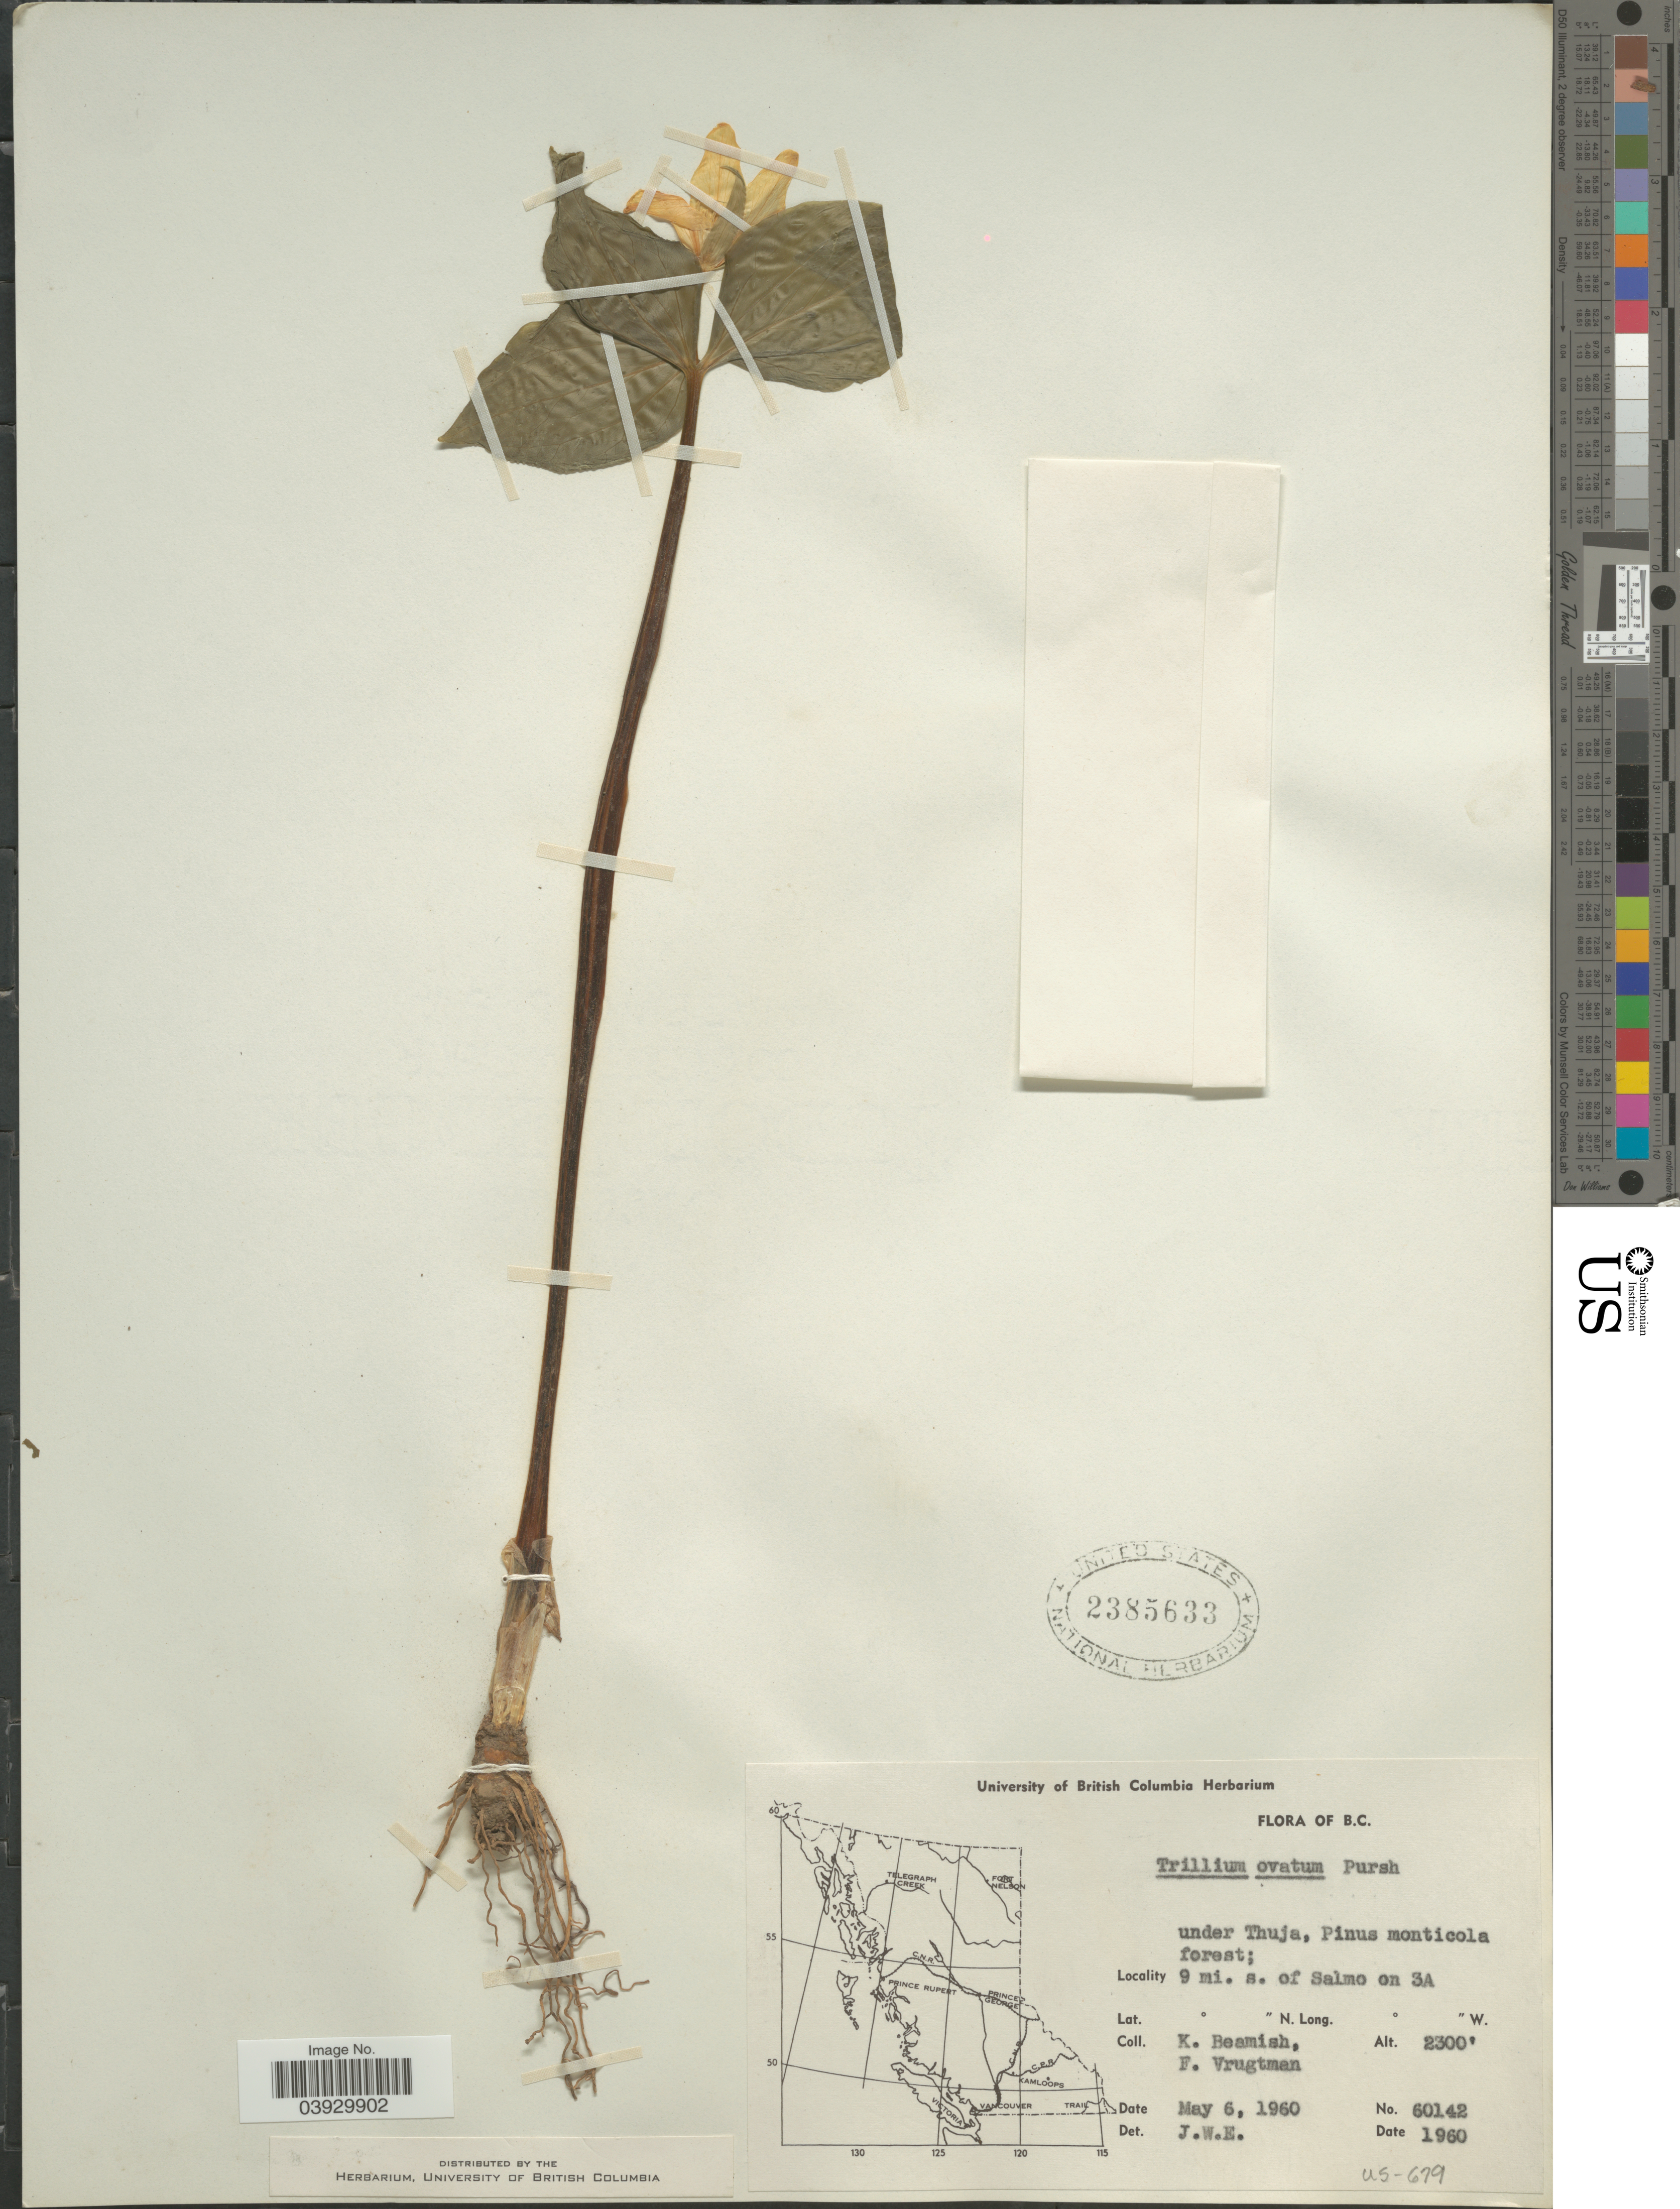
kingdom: Plantae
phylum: Tracheophyta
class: Liliopsida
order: Liliales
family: Melanthiaceae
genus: Trillium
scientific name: Trillium ovatum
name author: Pursh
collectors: K. Beamish & F. Vrugtman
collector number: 60142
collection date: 1960-05-06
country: Canada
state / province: British Columbia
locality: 9 mi. s. of Salmo on 3A.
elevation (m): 701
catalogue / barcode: US 2385633